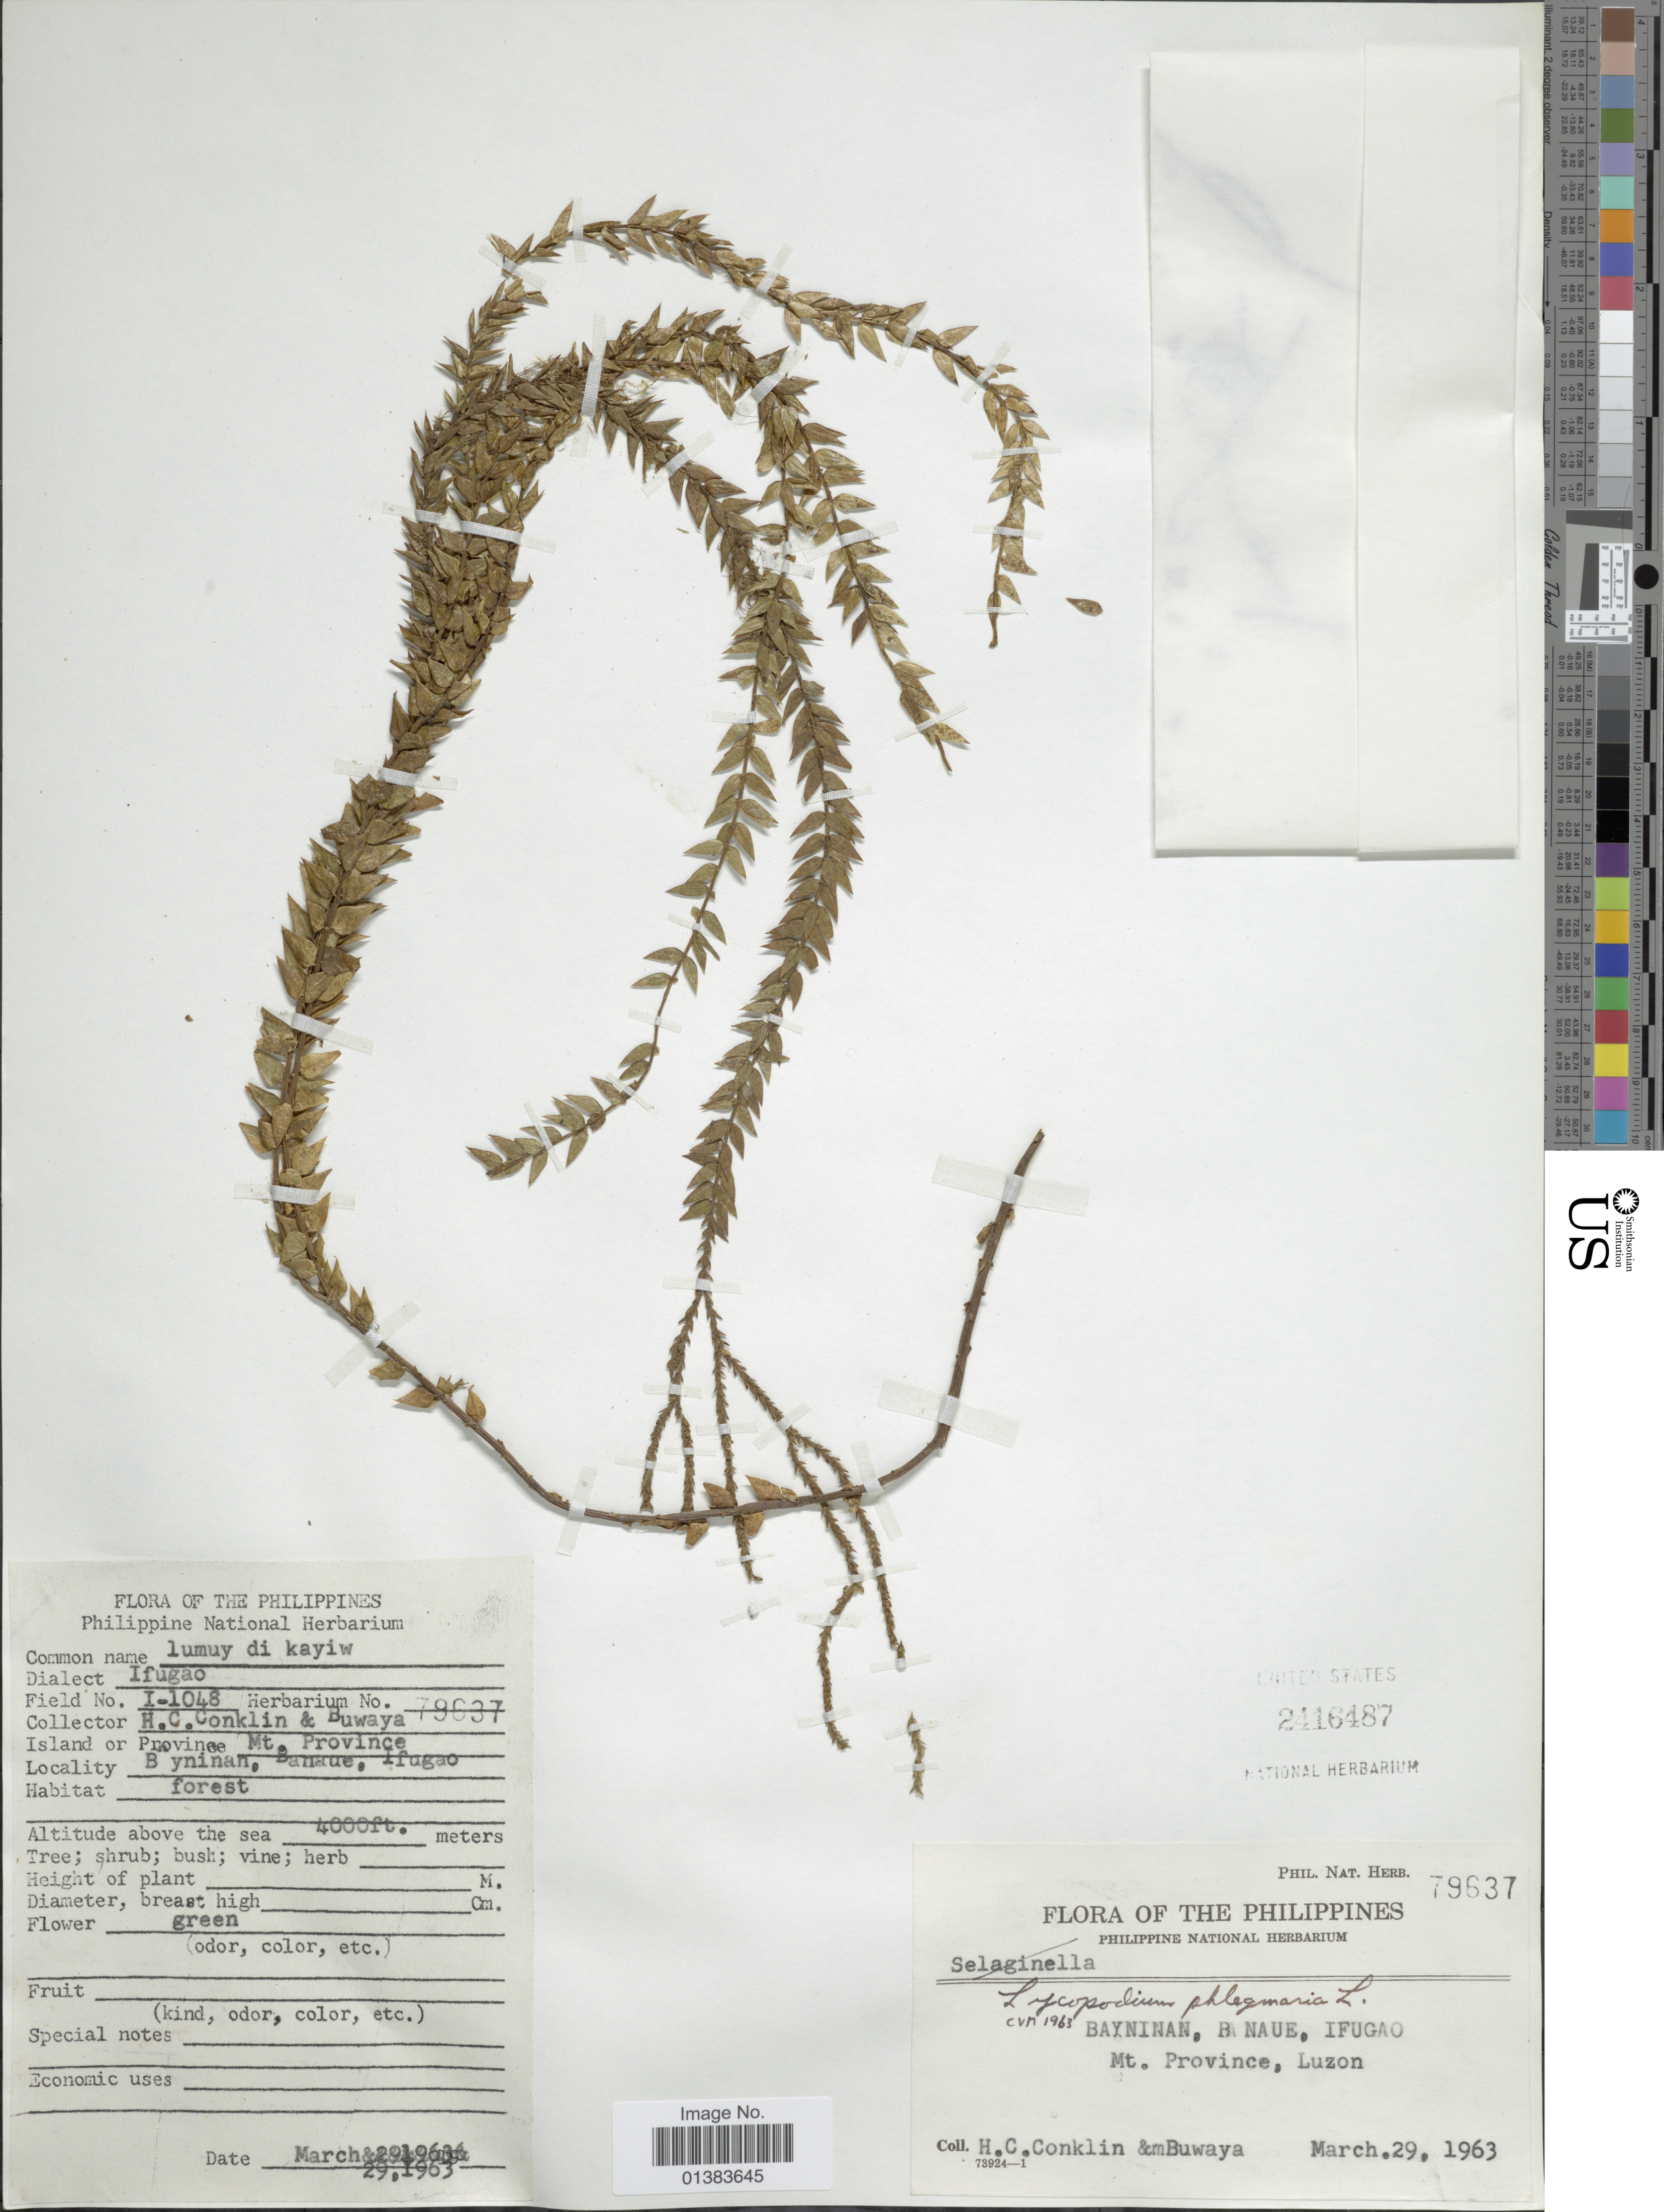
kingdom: Plantae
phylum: Tracheophyta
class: Lycopodiopsida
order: Lycopodiales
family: Lycopodiaceae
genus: Phlegmariurus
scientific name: Phlegmariurus banayanicus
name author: (Herter) A. R. Field & Bostock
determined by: Field, A. R.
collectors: H. Conklin & -. Buwaya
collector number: Phil. Nat. Herb. 79637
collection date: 1963-03-29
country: Philippines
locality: Bayninan, Banaue, Ifugao, Mt. Province, Luzon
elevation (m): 1219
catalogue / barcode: US 2416487